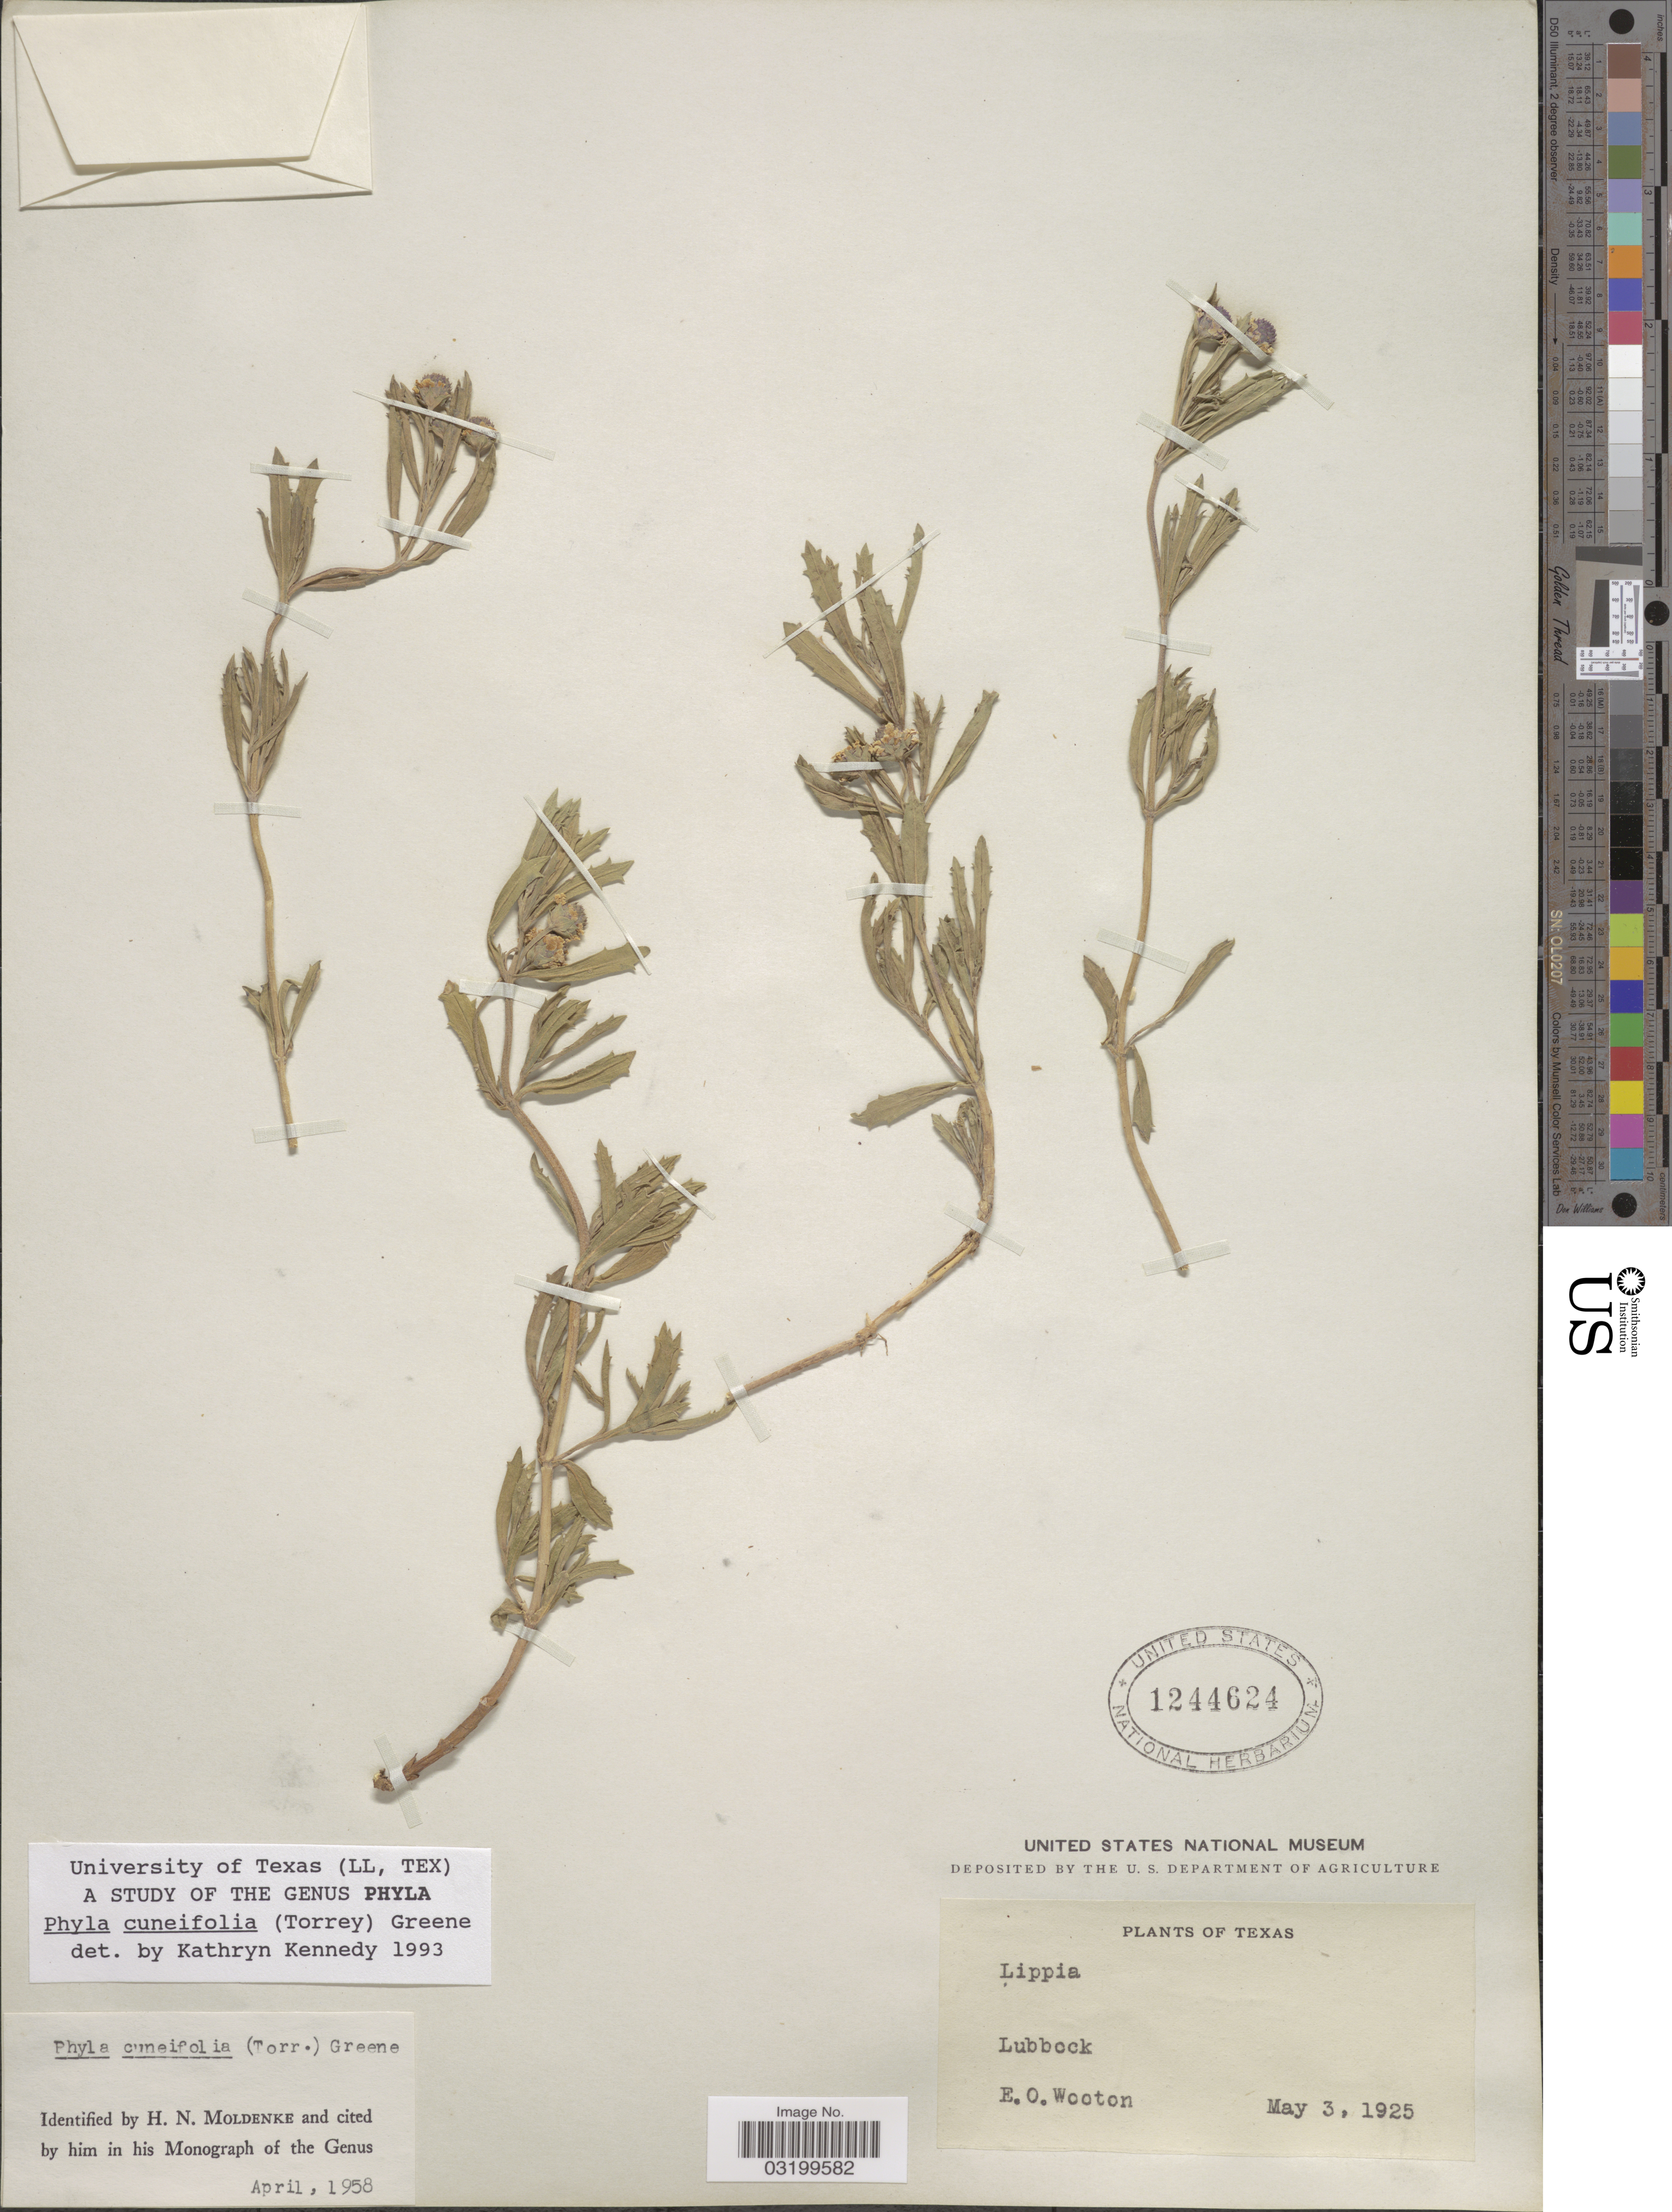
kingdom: Plantae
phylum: Tracheophyta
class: Magnoliopsida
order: Lamiales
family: Verbenaceae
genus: Phyla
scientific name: Phyla cuneifolia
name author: (Torr.) Greene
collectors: E. O. Wooton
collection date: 1925-05-03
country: United States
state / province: Texas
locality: Lubbock.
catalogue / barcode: US 1244624